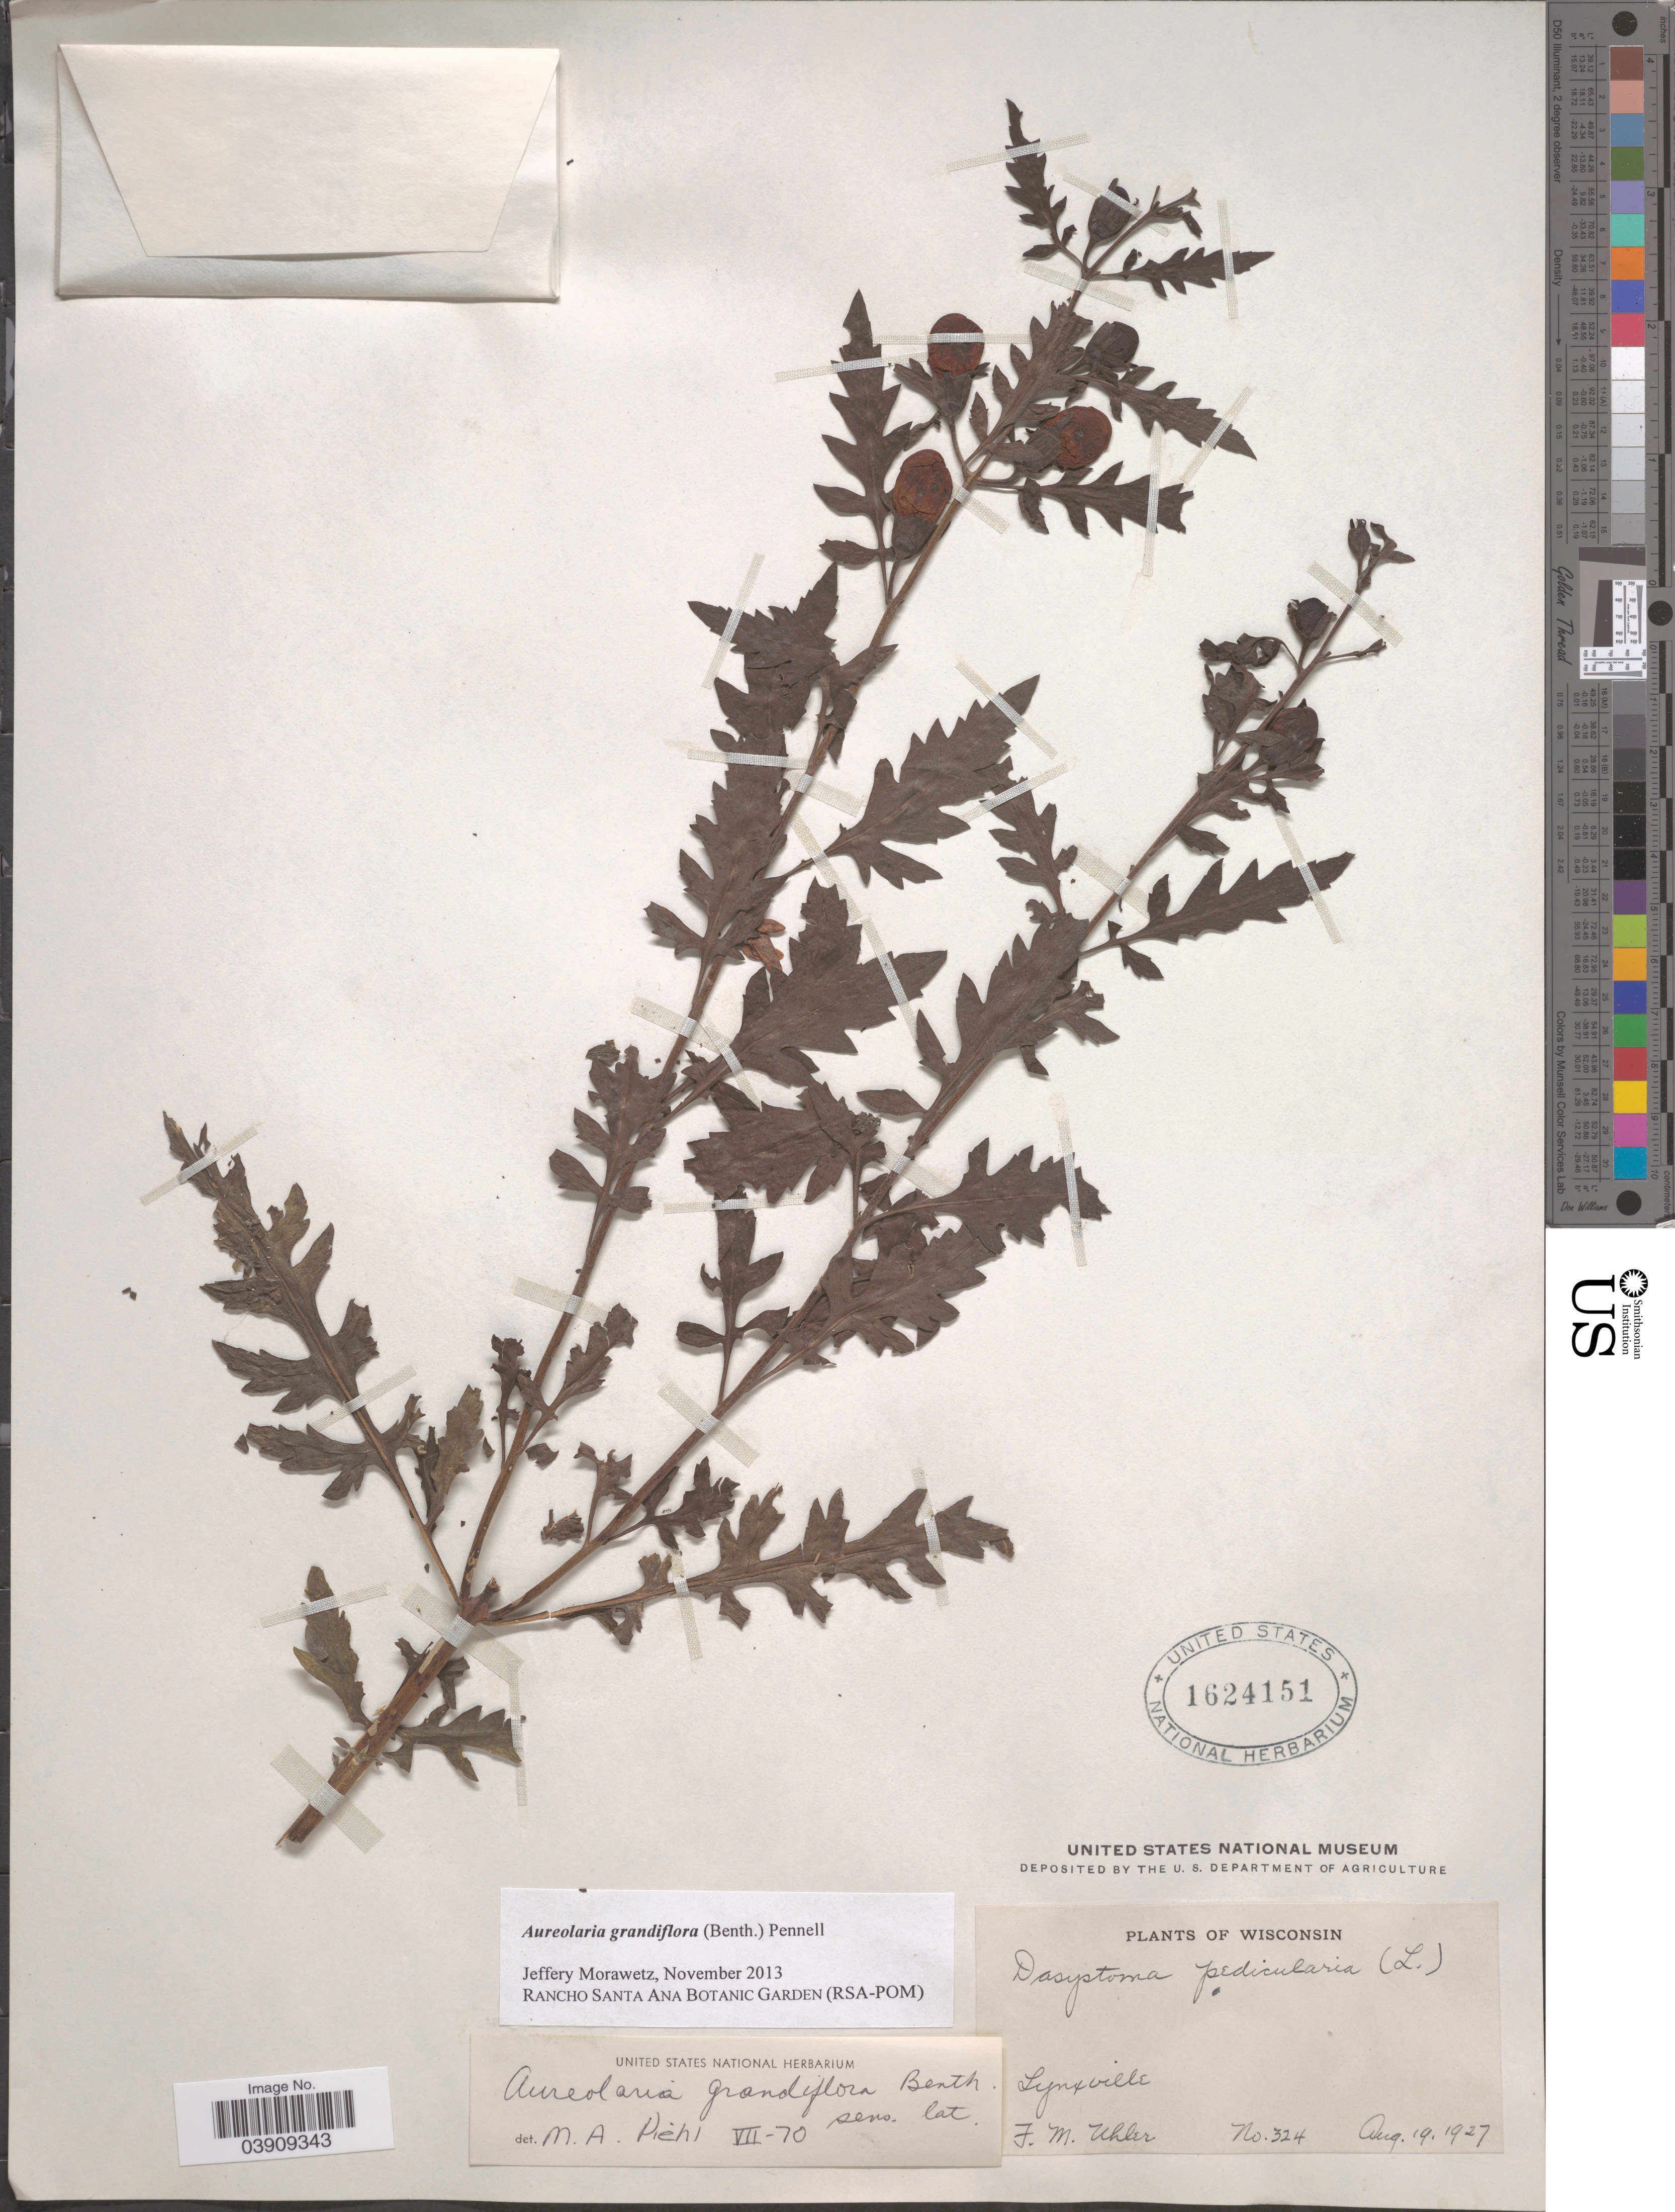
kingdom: Plantae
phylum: Tracheophyta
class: Magnoliopsida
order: Lamiales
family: Orobanchaceae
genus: Aureolaria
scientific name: Aureolaria grandiflora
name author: (Benth.) Pennell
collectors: F. M. Uhler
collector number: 324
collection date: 1927-08-19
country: United States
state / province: Wisconsin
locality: Lynxville.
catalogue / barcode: US 1624151